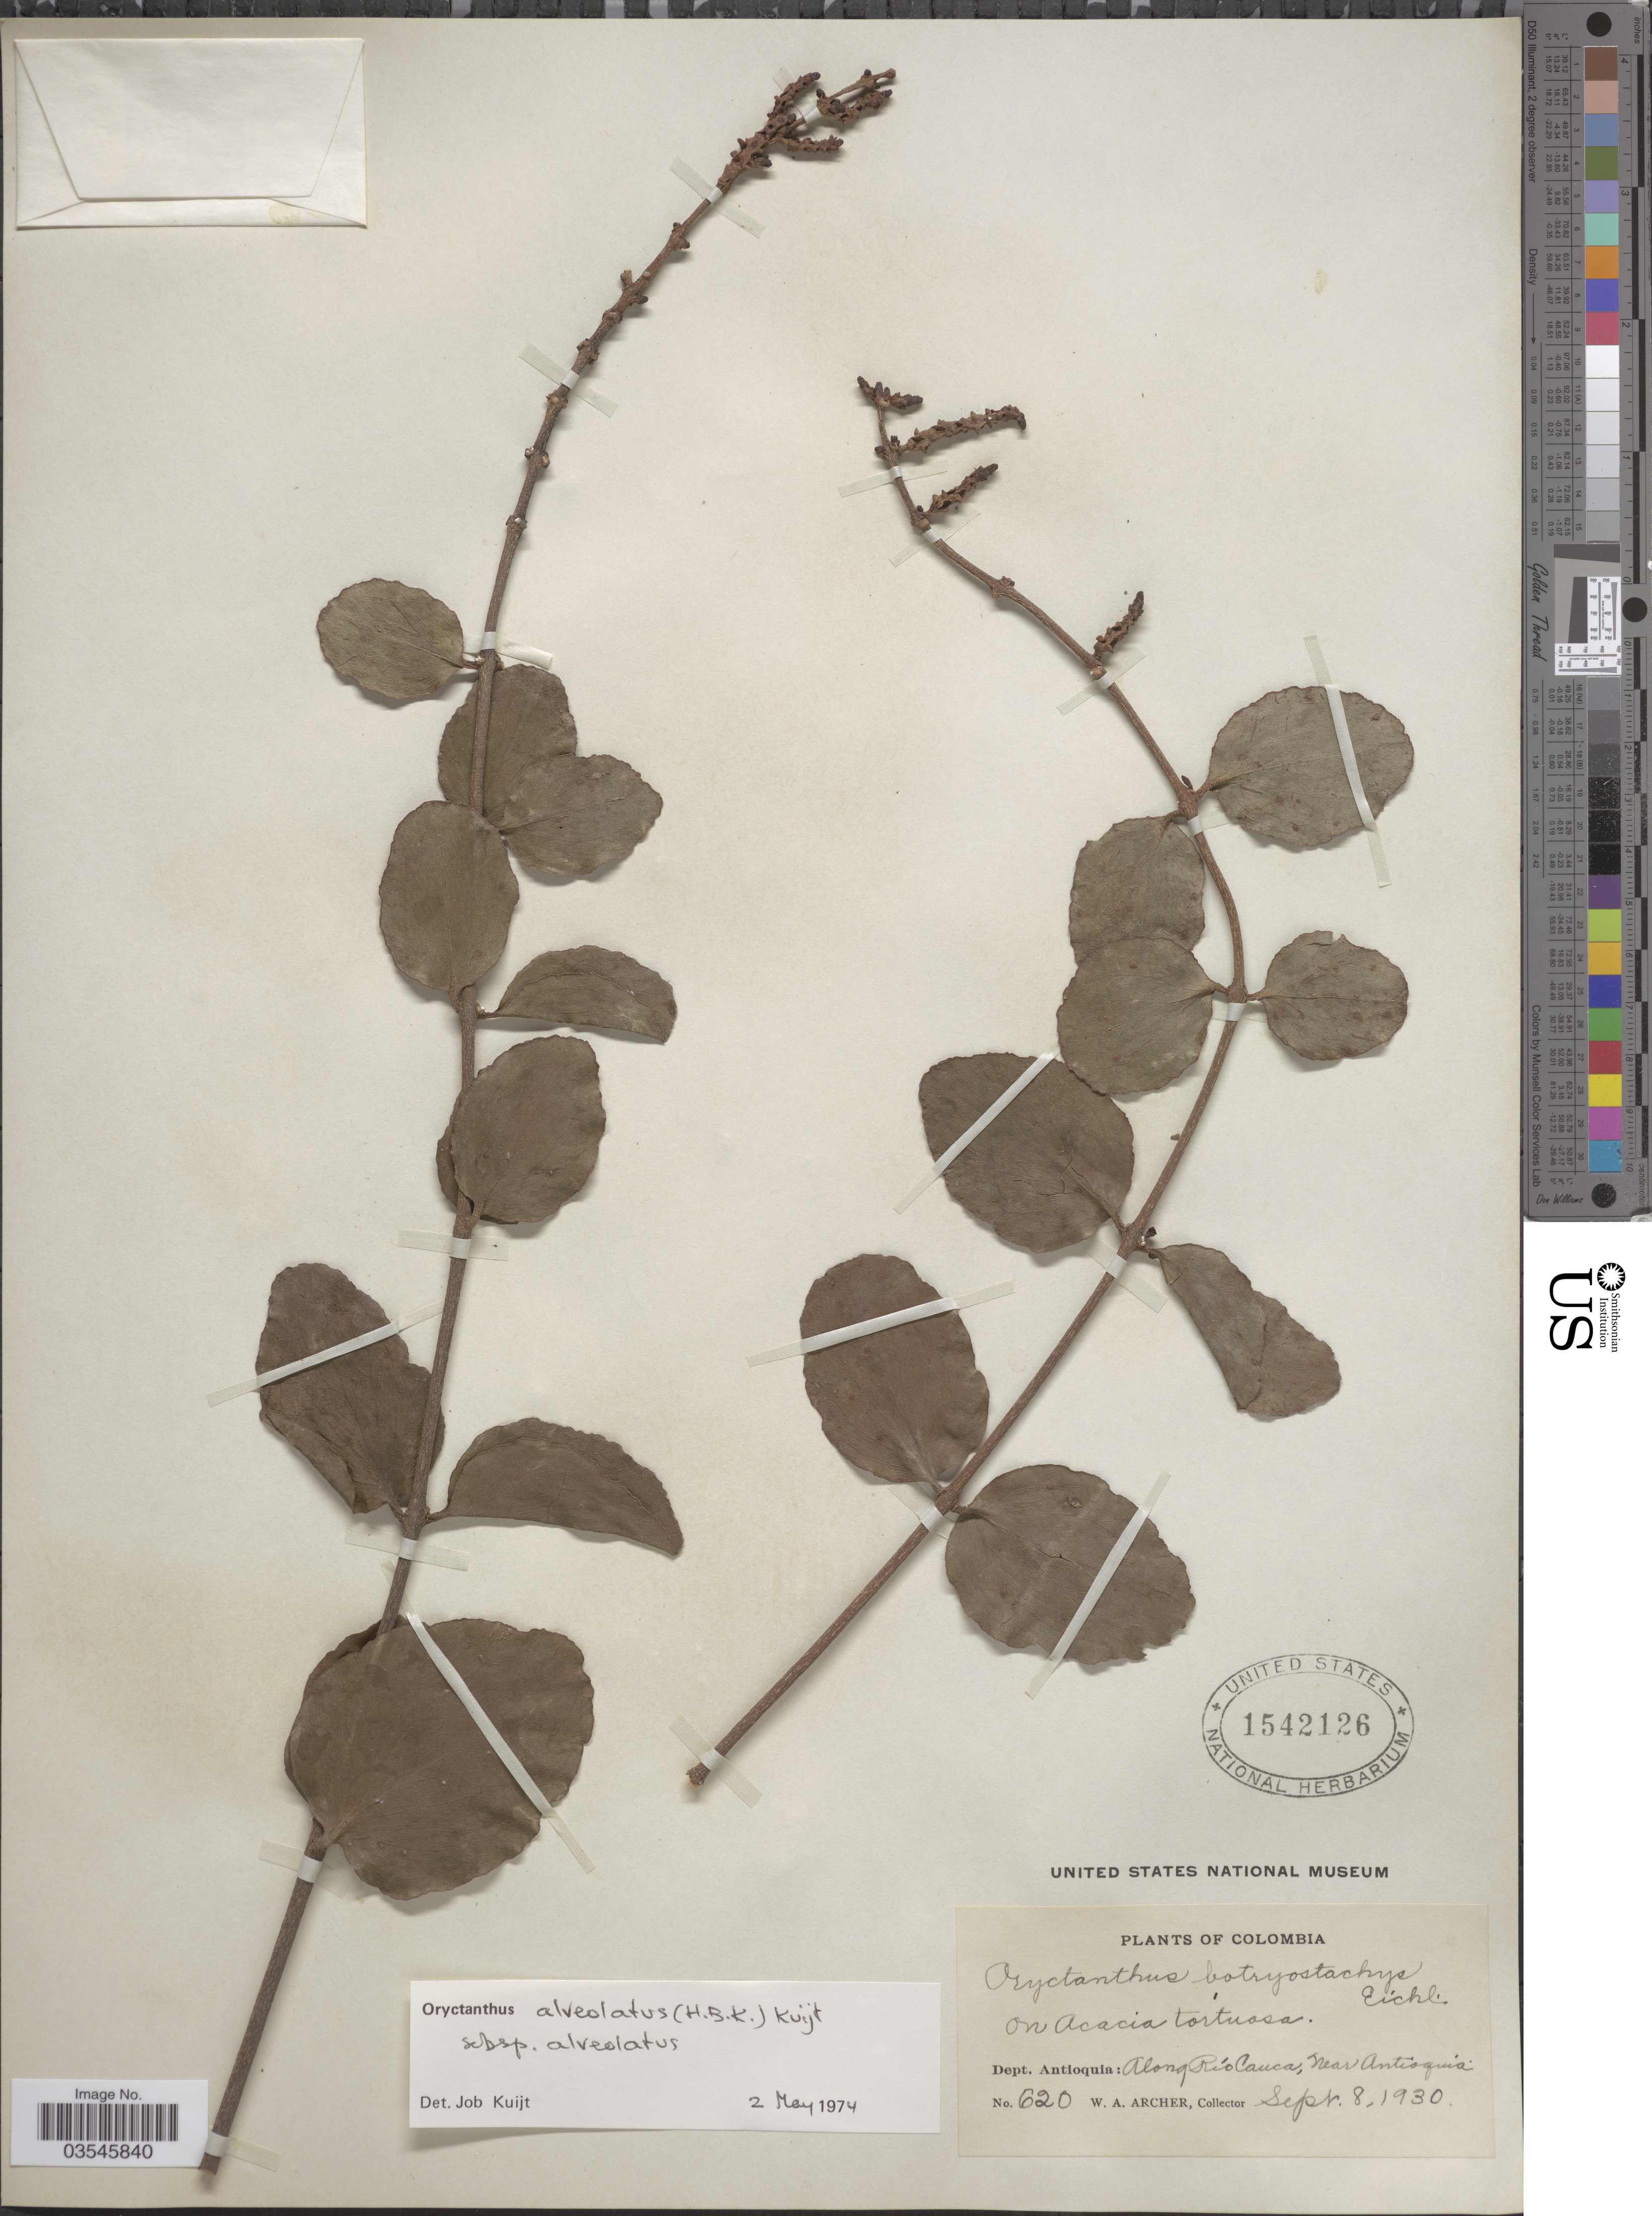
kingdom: Plantae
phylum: Tracheophyta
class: Magnoliopsida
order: Santalales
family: Loranthaceae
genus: Oryctanthus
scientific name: Oryctanthus alveolatus subsp. alveolatus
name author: (Kunth) Kuijt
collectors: W. Archer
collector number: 620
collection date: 1930-09-08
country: Colombia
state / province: Antioquia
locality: Dept. Antioquia: Along Río Cauca, near Antioquia.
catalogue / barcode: US 1542126